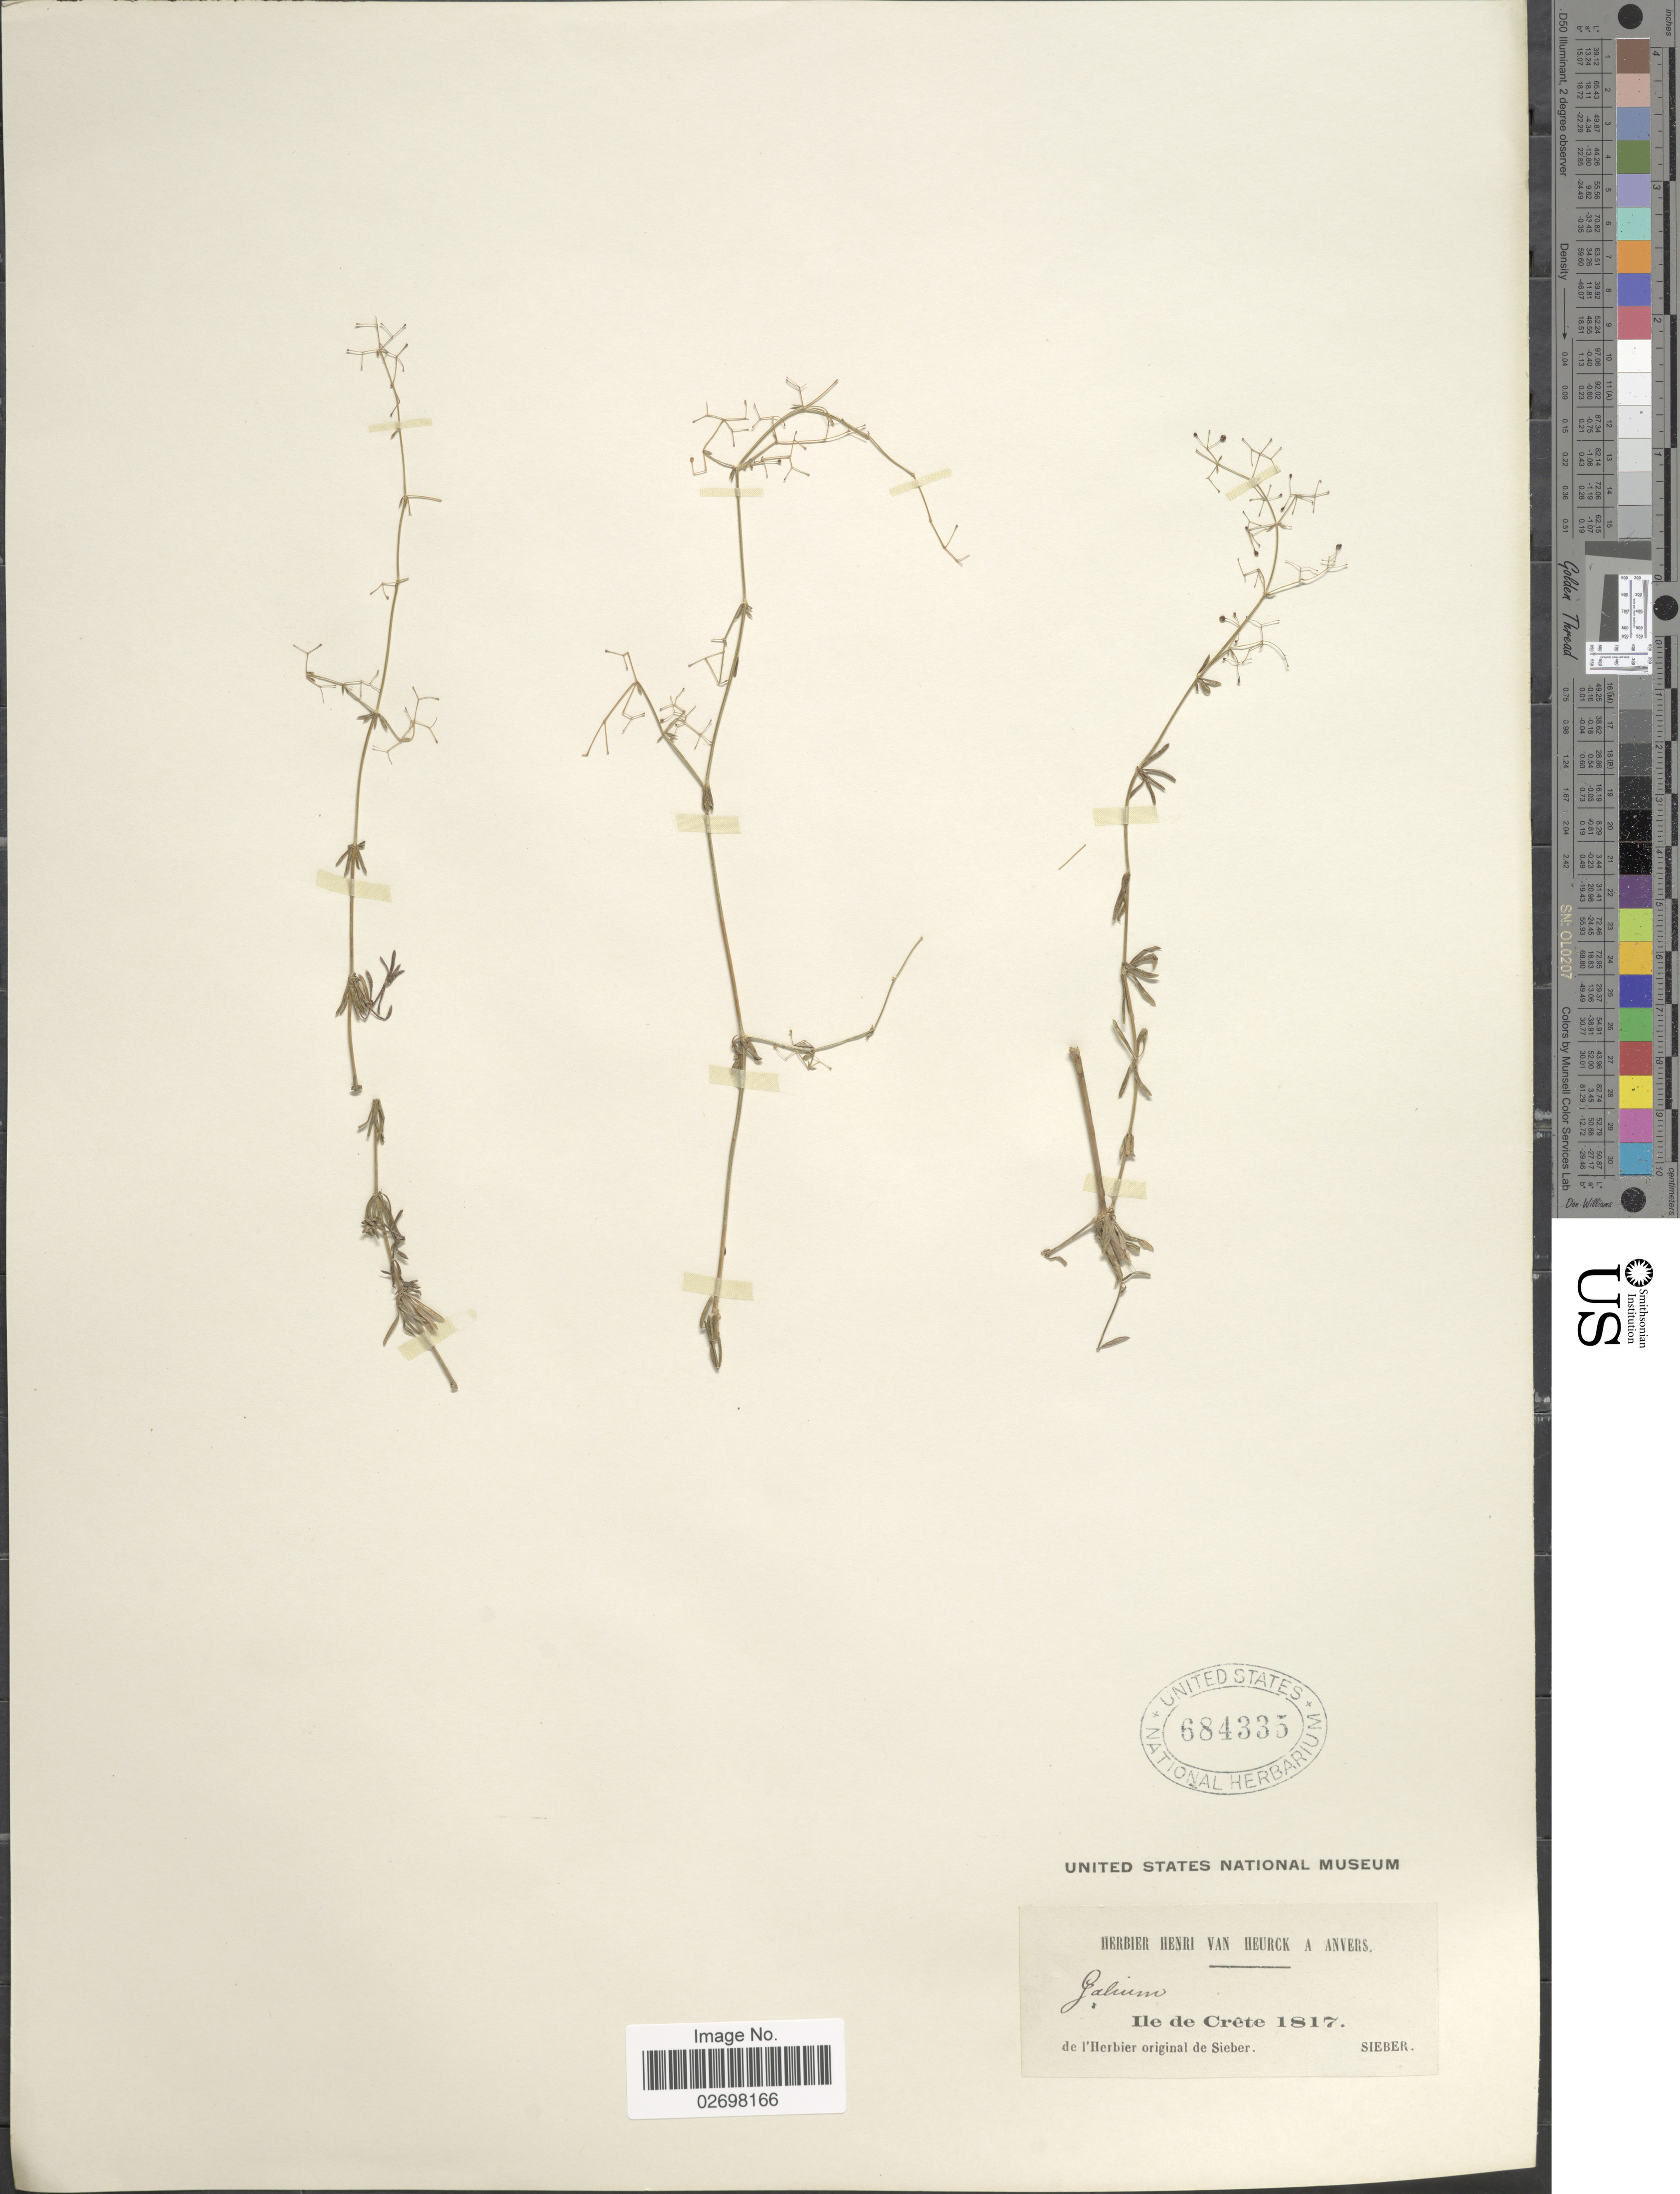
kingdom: Plantae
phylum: Tracheophyta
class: Magnoliopsida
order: Gentianales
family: Rubiaceae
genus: Galium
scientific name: Galium sp.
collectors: -- Sieber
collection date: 1817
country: Greece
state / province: Crete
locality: Ile de Crête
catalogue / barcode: US 684335